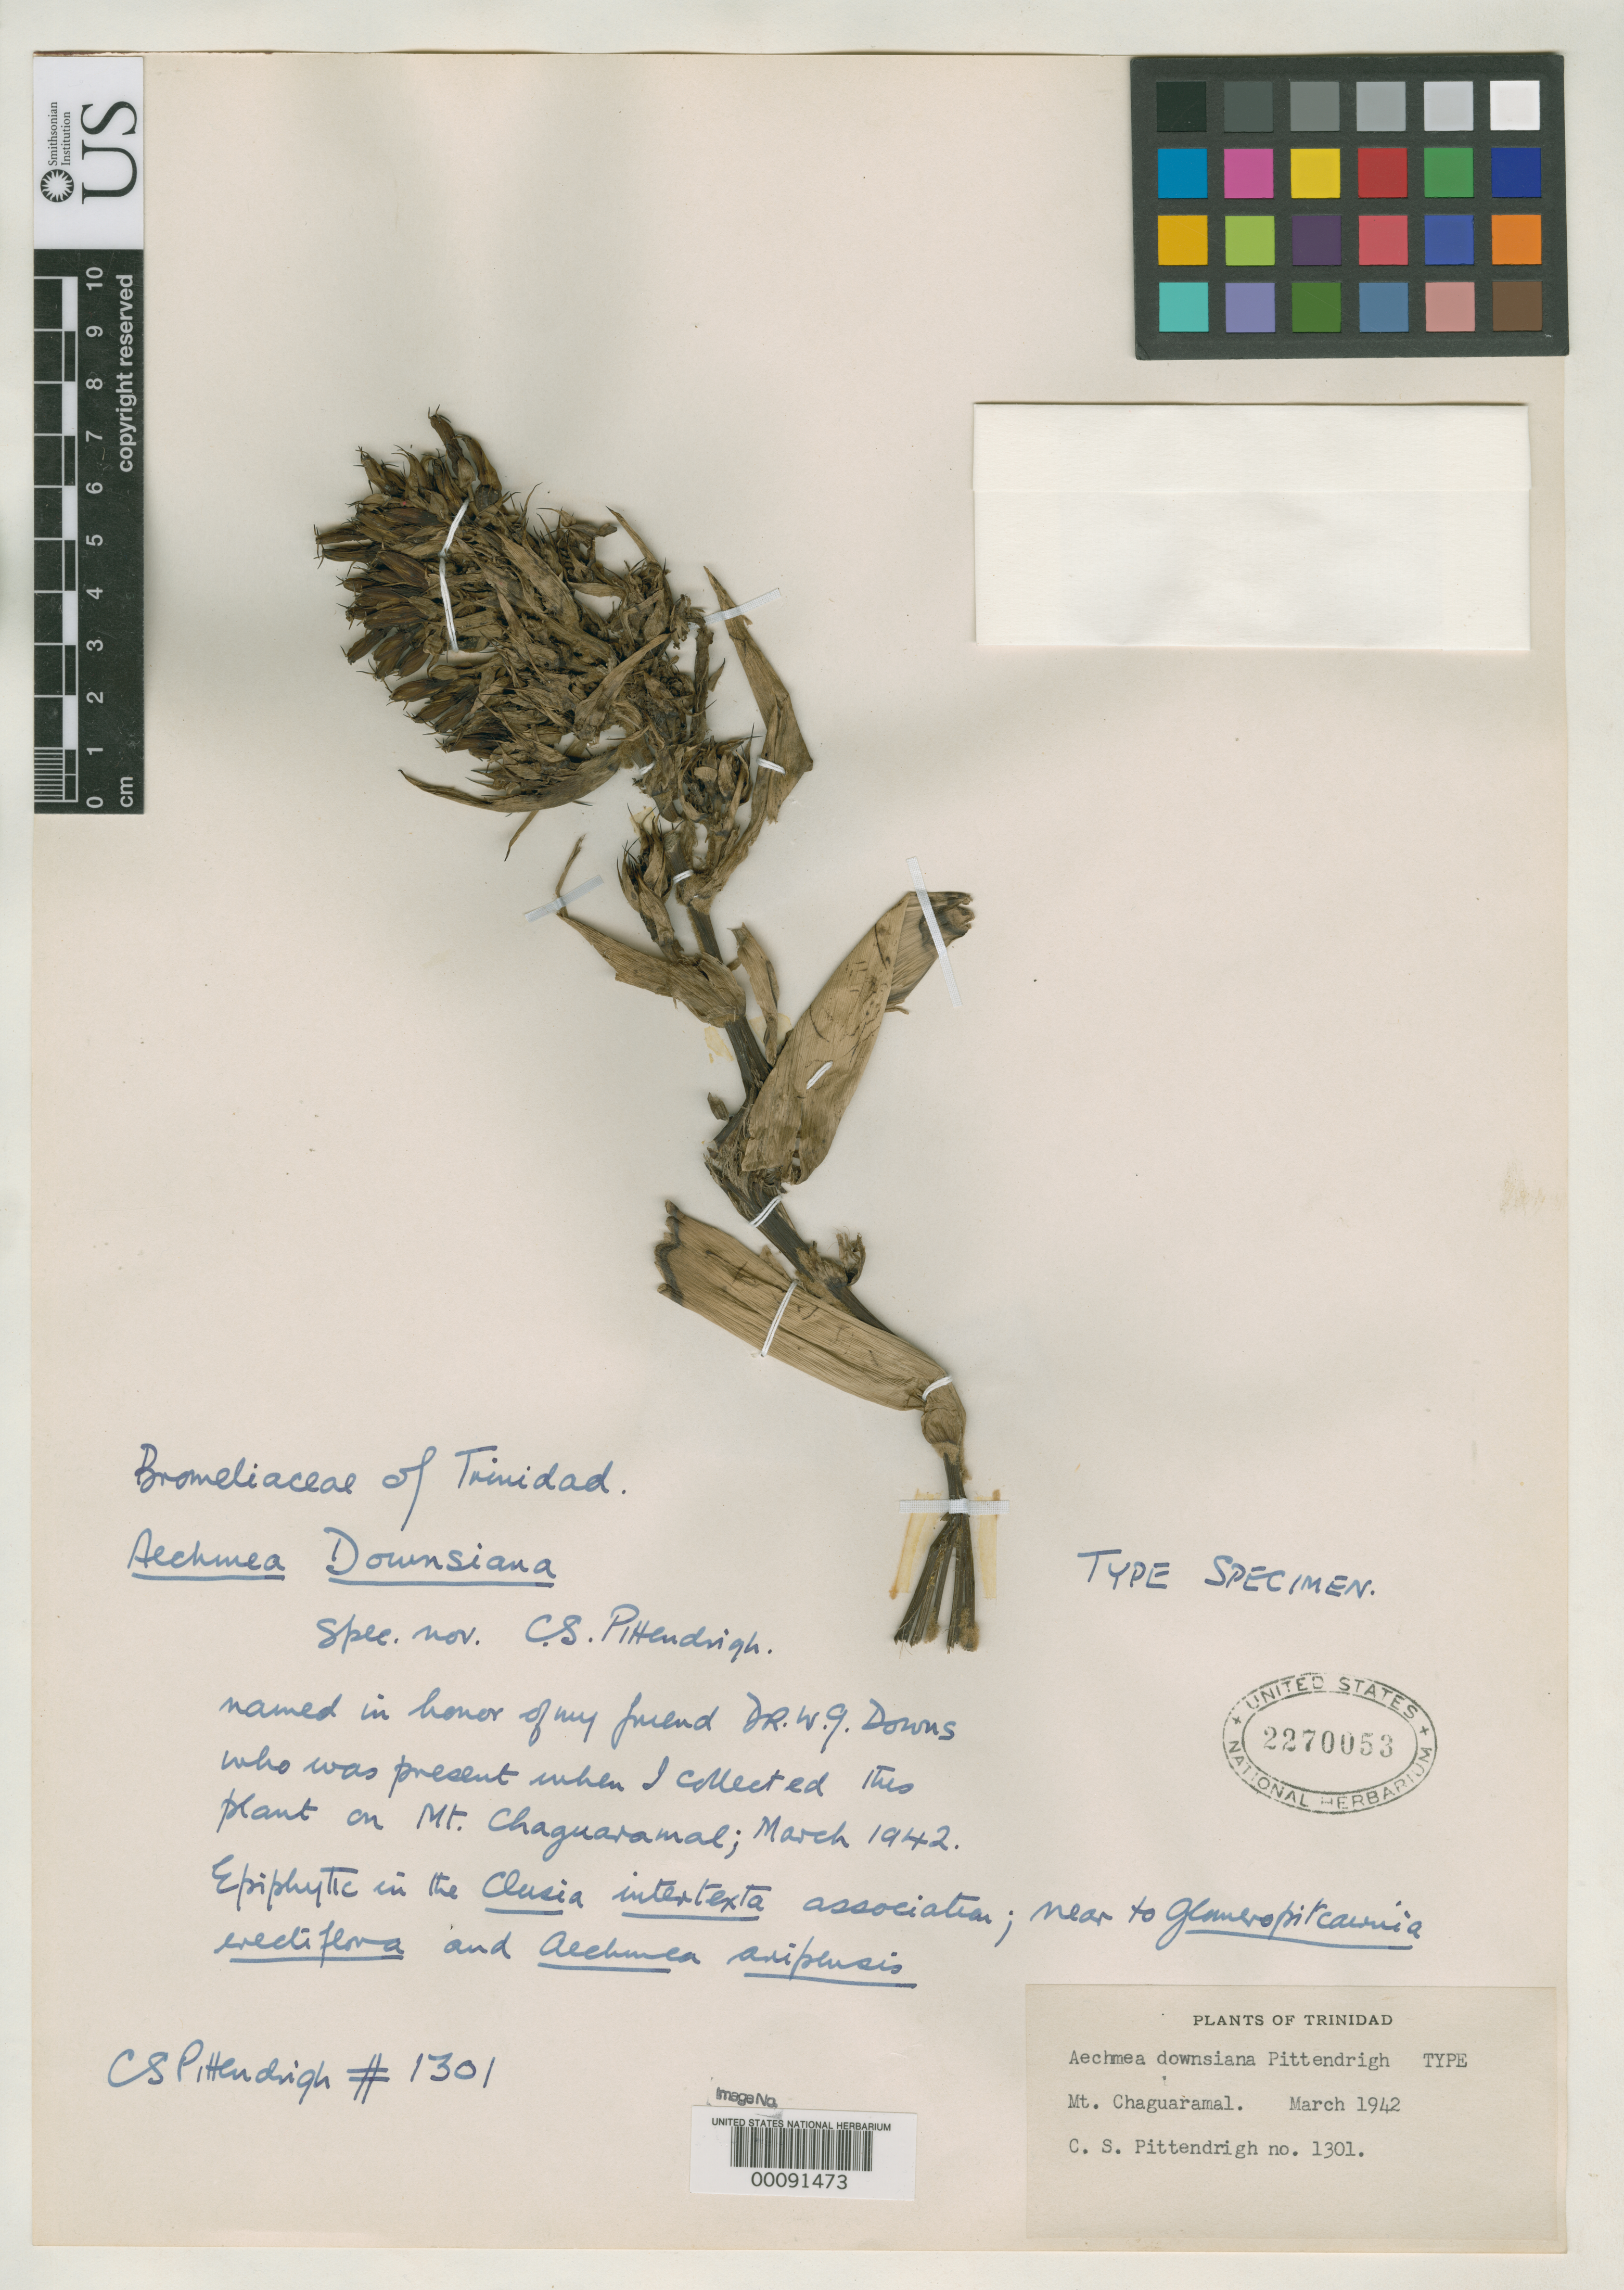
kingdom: Plantae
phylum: Tracheophyta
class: Liliopsida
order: Poales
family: Bromeliaceae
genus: Aechmea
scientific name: Aechmea downsiana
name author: Pittendrigh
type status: Holotype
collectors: C. Pittendrigh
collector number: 1301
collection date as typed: Mar 1942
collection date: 1942-03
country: Trinidad and Tobago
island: Trinidad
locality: Mount Chaguaramal.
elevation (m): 762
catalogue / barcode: US 2270053